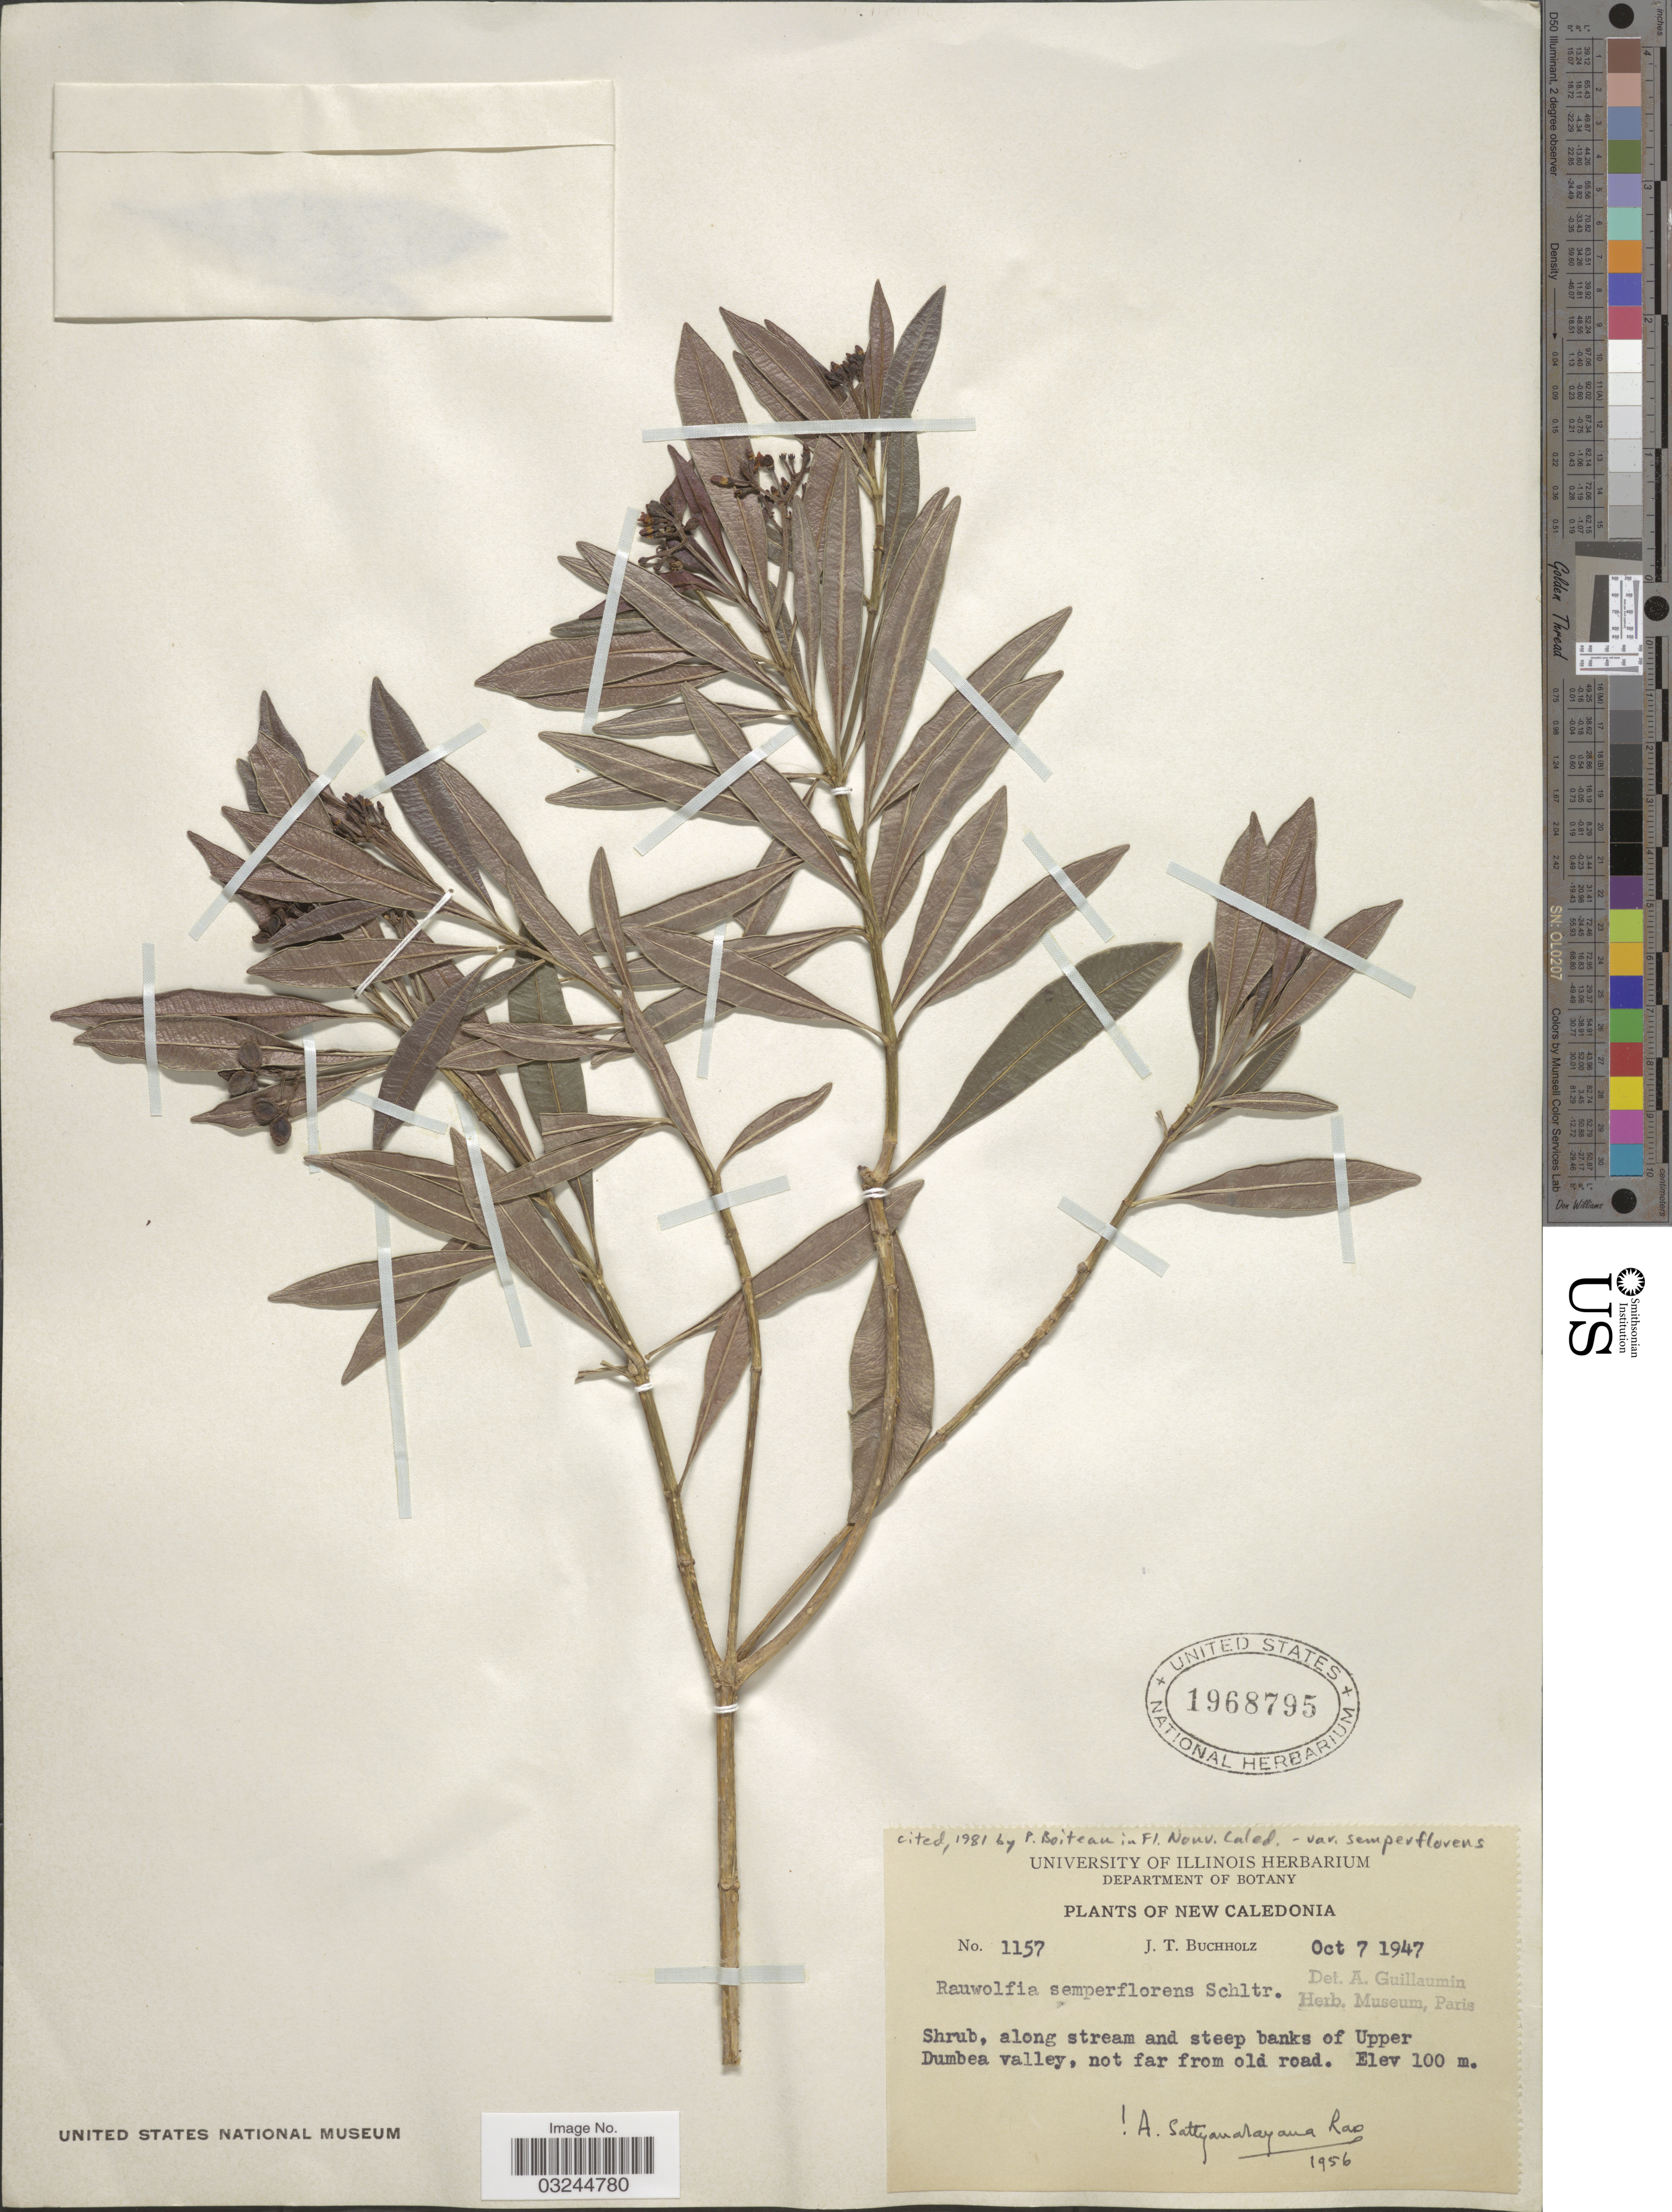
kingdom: Plantae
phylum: Tracheophyta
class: Magnoliopsida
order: Gentianales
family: Apocynaceae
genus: Rauvolfia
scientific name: Rauvolfia semperflorens var. semperflorens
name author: (Müll. Arg.) Schltr.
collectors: J. Buccholz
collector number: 1157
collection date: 1947-10-07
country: New Caledonia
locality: Along stream and steep banks of Upper Dumbea Valley, not far from old road.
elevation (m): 100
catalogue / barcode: US 1968795